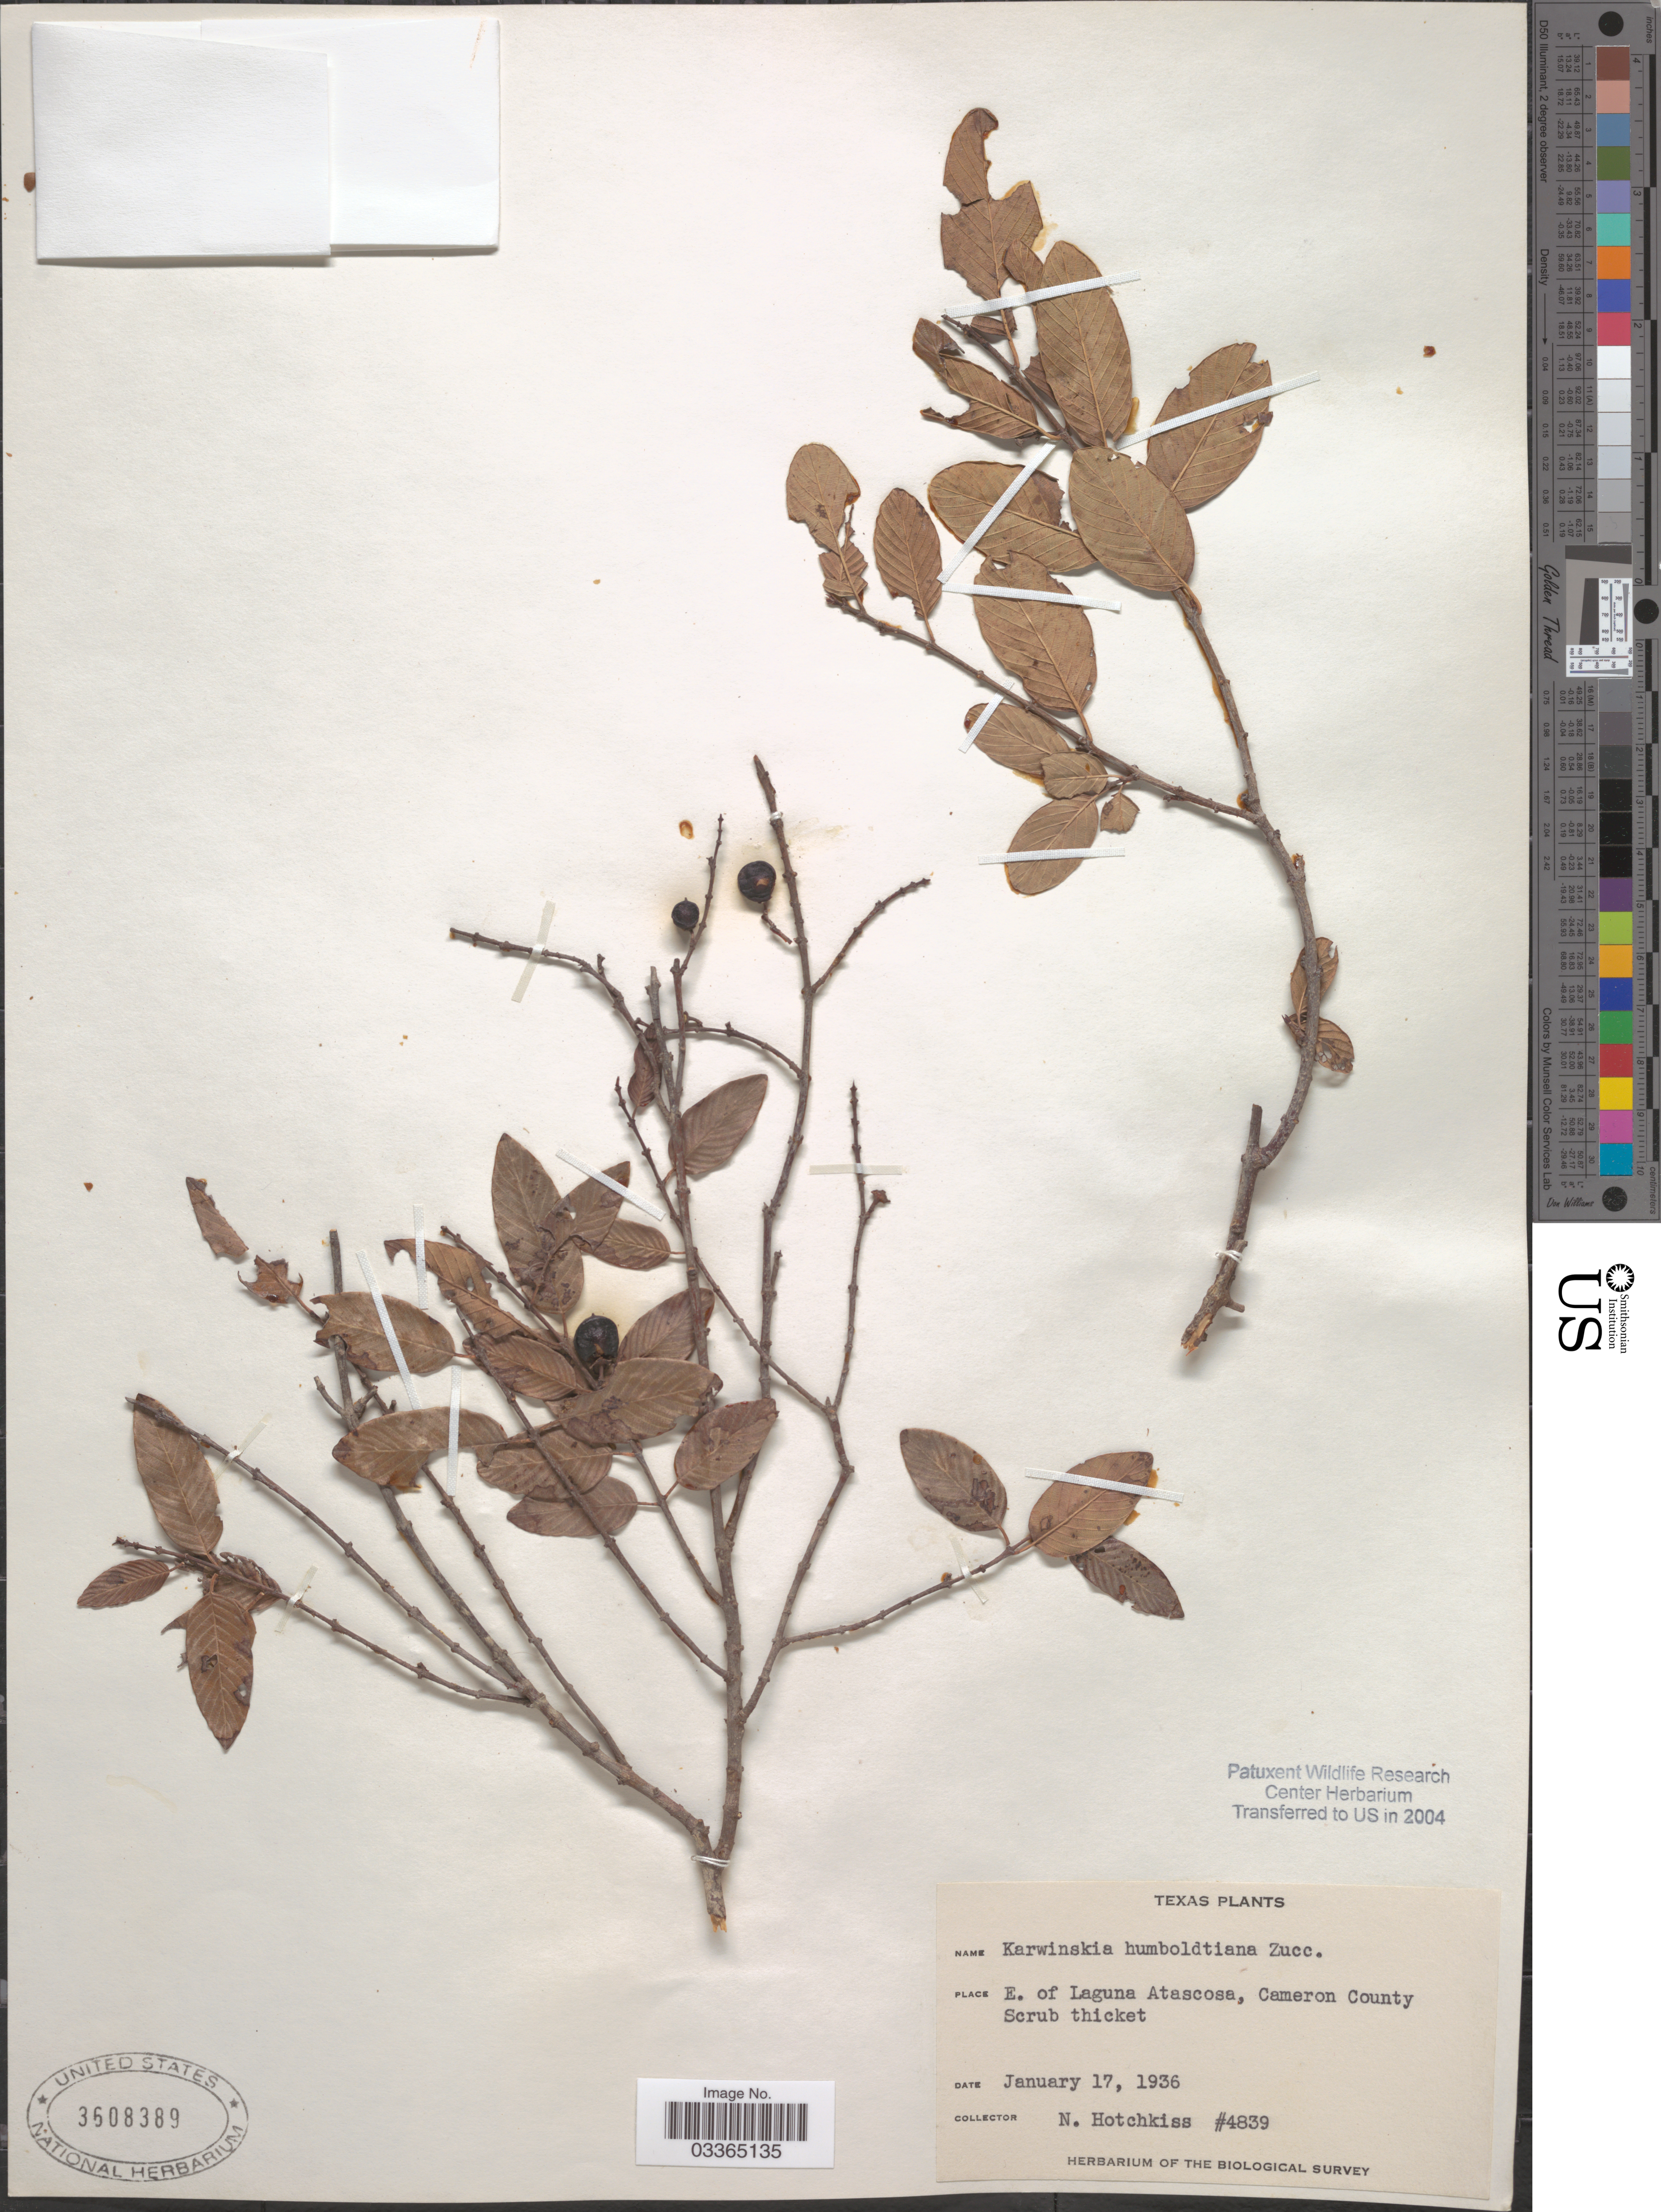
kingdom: Plantae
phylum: Tracheophyta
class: Magnoliopsida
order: Rosales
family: Rhamnaceae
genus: Karwinskia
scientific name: Karwinskia humboldtiana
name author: (Schult.) Zucc.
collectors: N. Hotchkiss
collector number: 4839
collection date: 1936-01-17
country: United States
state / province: Texas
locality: E. of Laguna Atascosa, Cameron County.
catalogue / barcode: US 3608389